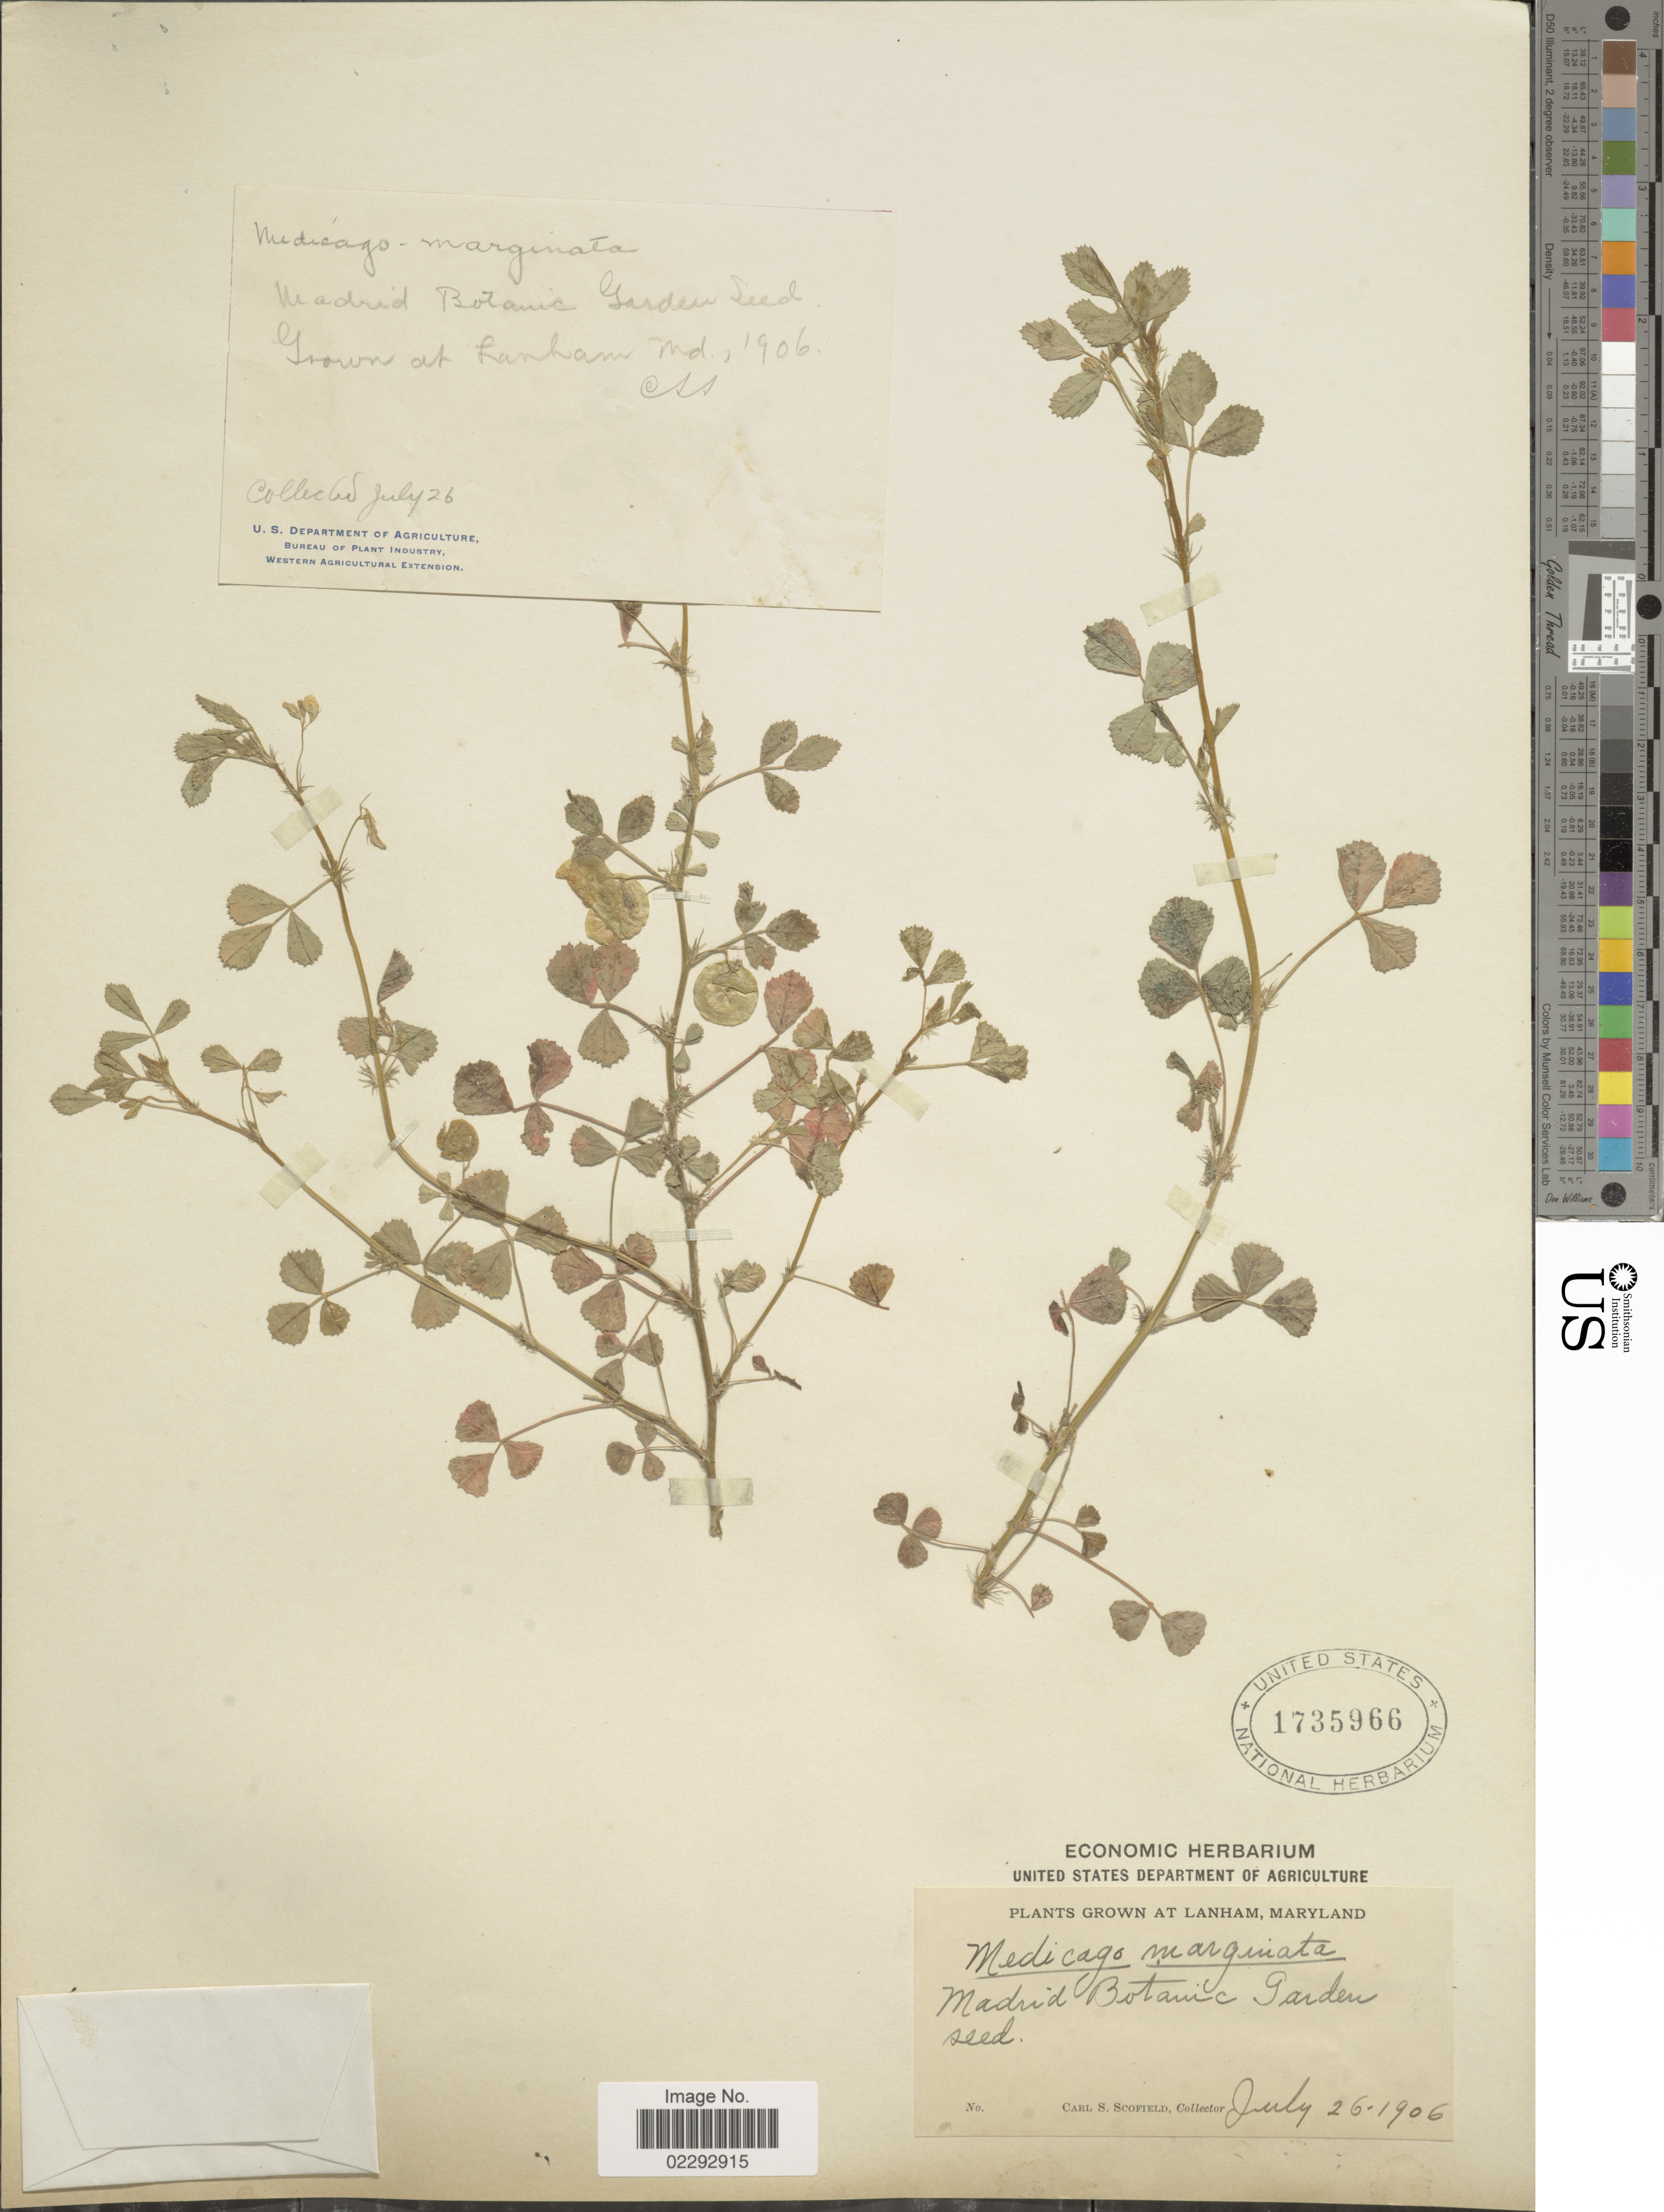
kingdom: Plantae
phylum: Tracheophyta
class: Magnoliopsida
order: Fabales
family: Fabaceae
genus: Medicago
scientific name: Medicago orbicularis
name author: (L.) Bartal.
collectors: C. Scofield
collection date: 1906-07-26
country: United States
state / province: Maryland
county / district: Prince George's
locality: At Lanham, Maryland.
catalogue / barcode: US 1735966